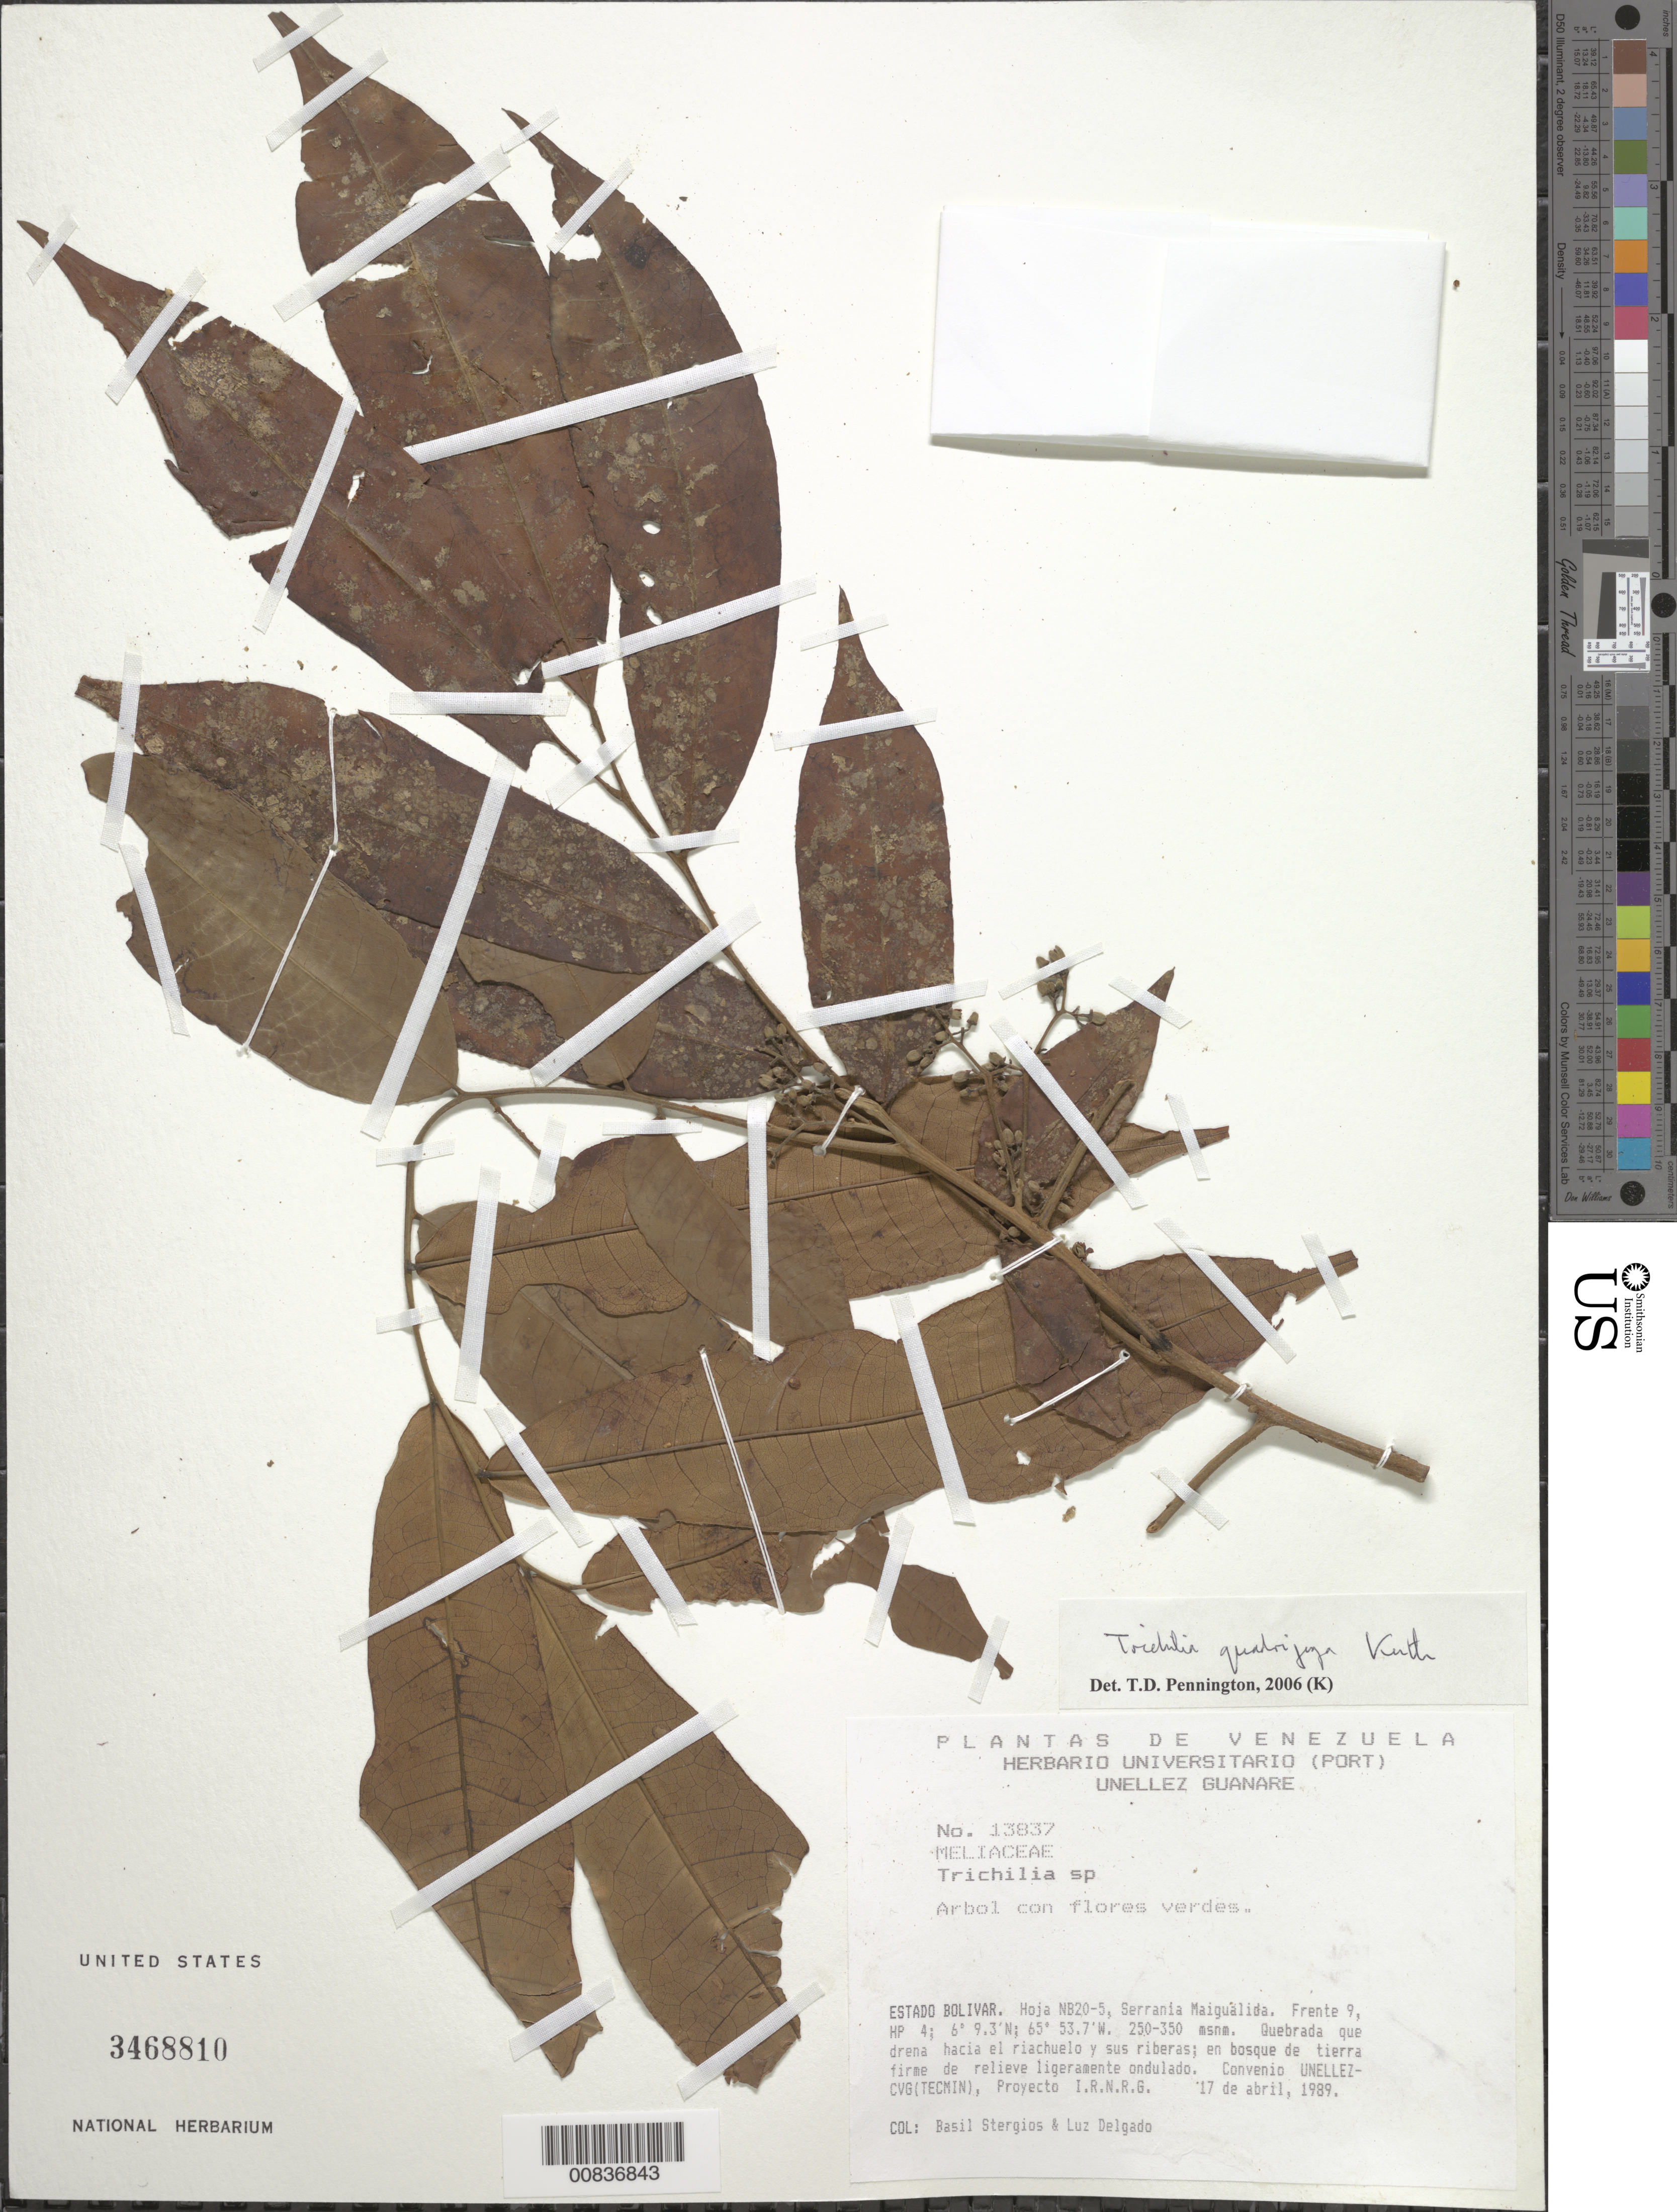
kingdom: Plantae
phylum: Tracheophyta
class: Magnoliopsida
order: Sapindales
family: Meliaceae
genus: Trichilia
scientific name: Trichilia sp.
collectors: B. G. Stergios & L. Delgado V.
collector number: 13837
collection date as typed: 17-Apr-89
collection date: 1989-04-17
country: Venezuela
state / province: Bolívar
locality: Serrania Maigualida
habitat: Quebrada que drena hacia el riachuelo y sus riberas; en bosque de tierra firme de relieve ligeramente ondulado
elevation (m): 250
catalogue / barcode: US 3468810